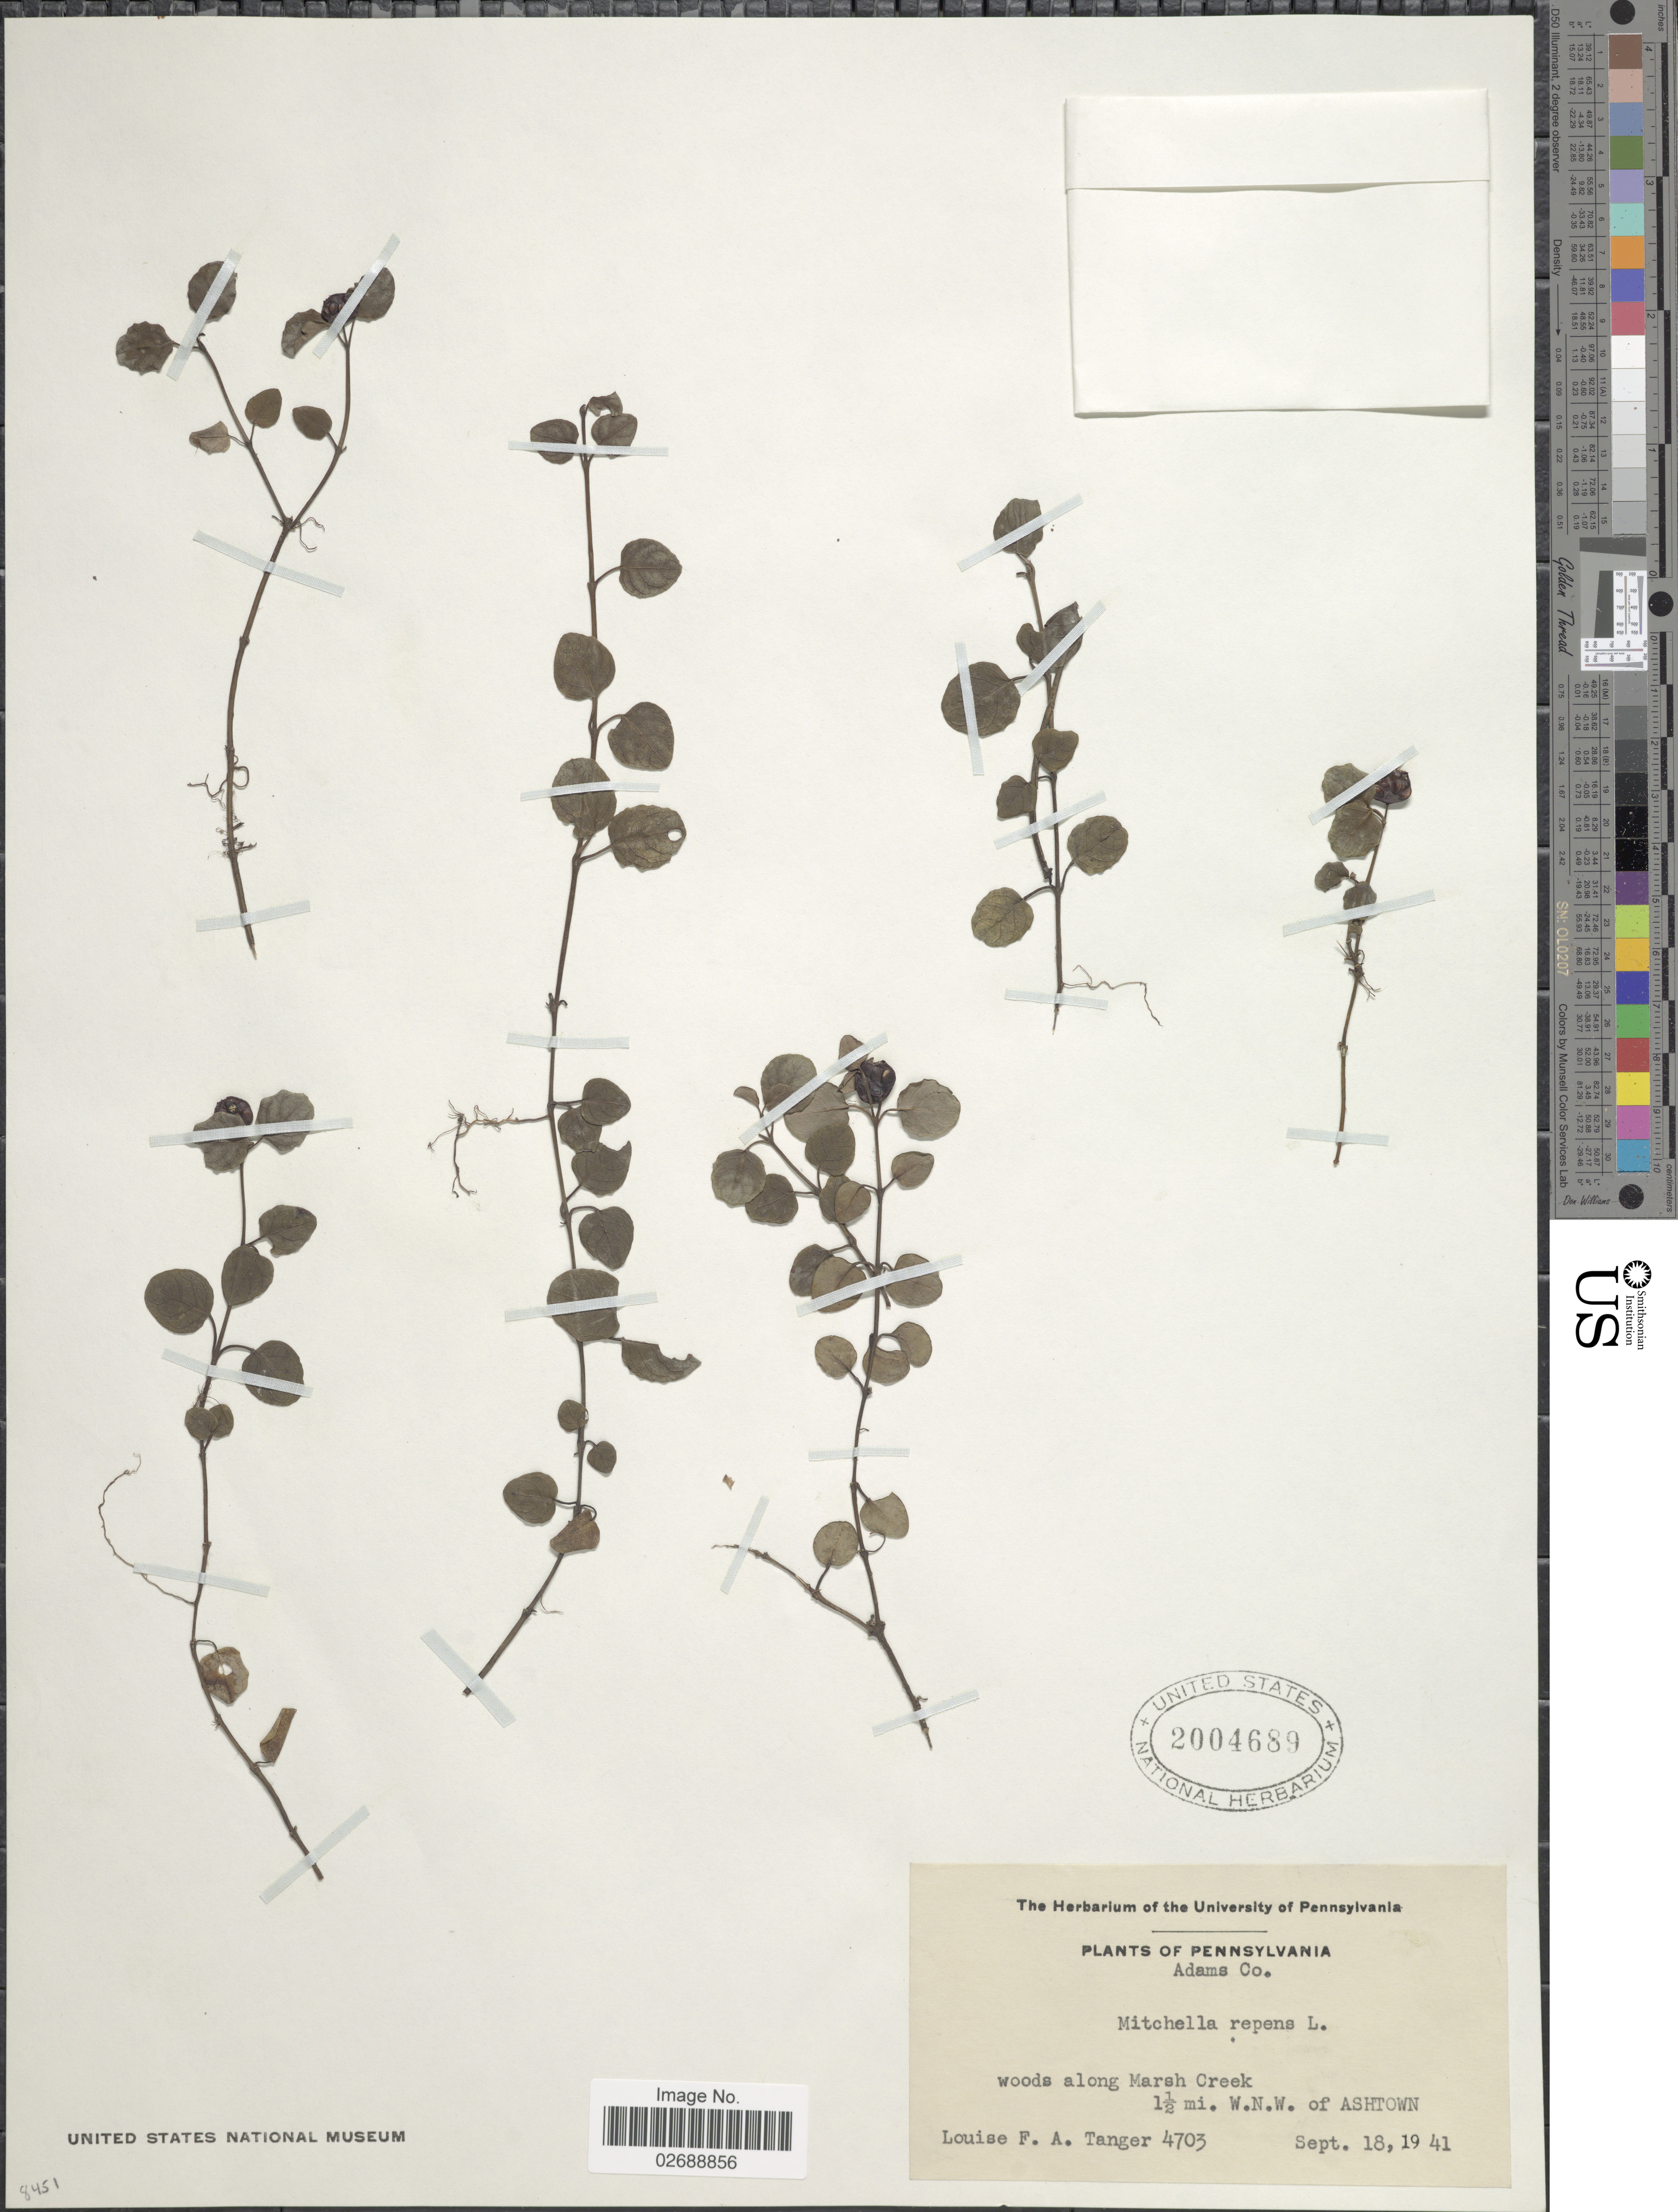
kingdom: Plantae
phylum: Tracheophyta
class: Magnoliopsida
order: Gentianales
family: Rubiaceae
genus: Mitchella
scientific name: Mitchella repens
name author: L.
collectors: L. Tanger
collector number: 4703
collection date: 1941-09-18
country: United States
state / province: Pennsylvania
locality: Adams Co. Along Marsh Creek, 1½ mi. W.N.W of Ashtown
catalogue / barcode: US 2004689